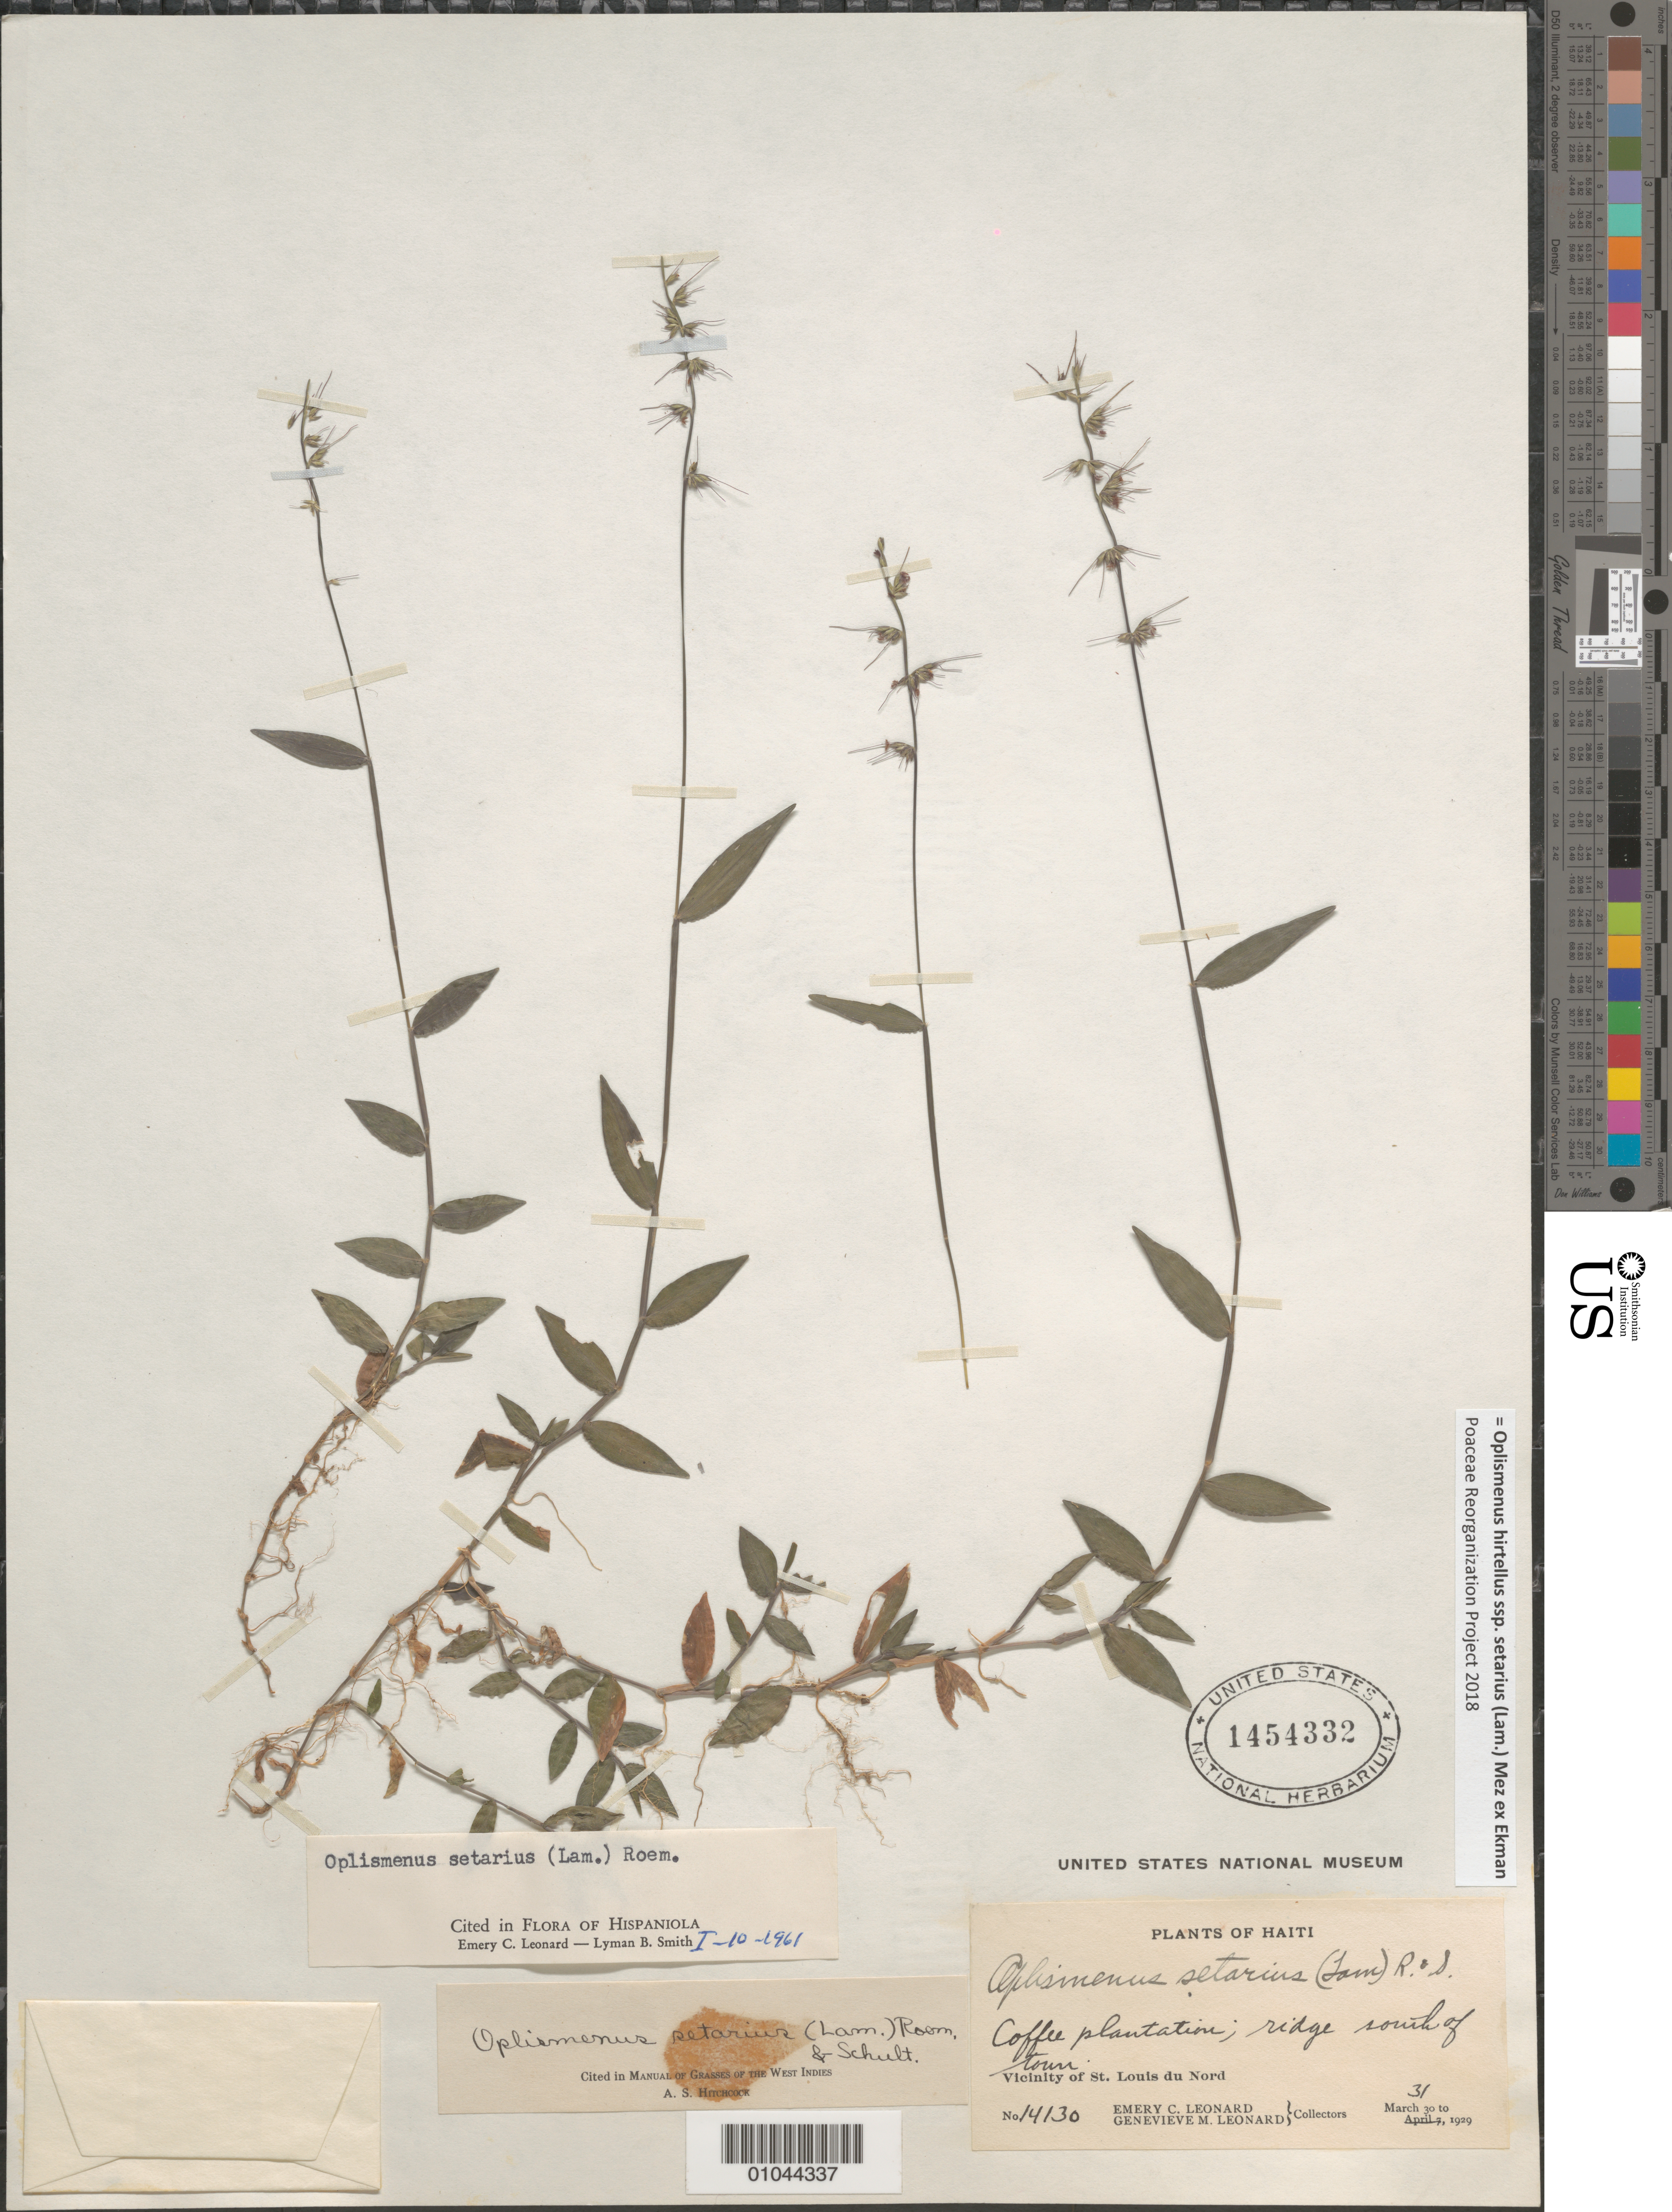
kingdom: Plantae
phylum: Tracheophyta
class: Liliopsida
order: Poales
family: Poaceae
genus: Oplismenus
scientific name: Oplismenus hirtellus subsp. setarius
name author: (Lam.) Mez ex Ekman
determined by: Poaceae Reorganization Project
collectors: E. C. Leonard & G. M. Leonard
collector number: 14130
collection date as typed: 31 Mar 1929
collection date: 1929-03-31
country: Haiti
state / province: Nord-Óuest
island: Hispaniola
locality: Vicinity of St. Louis du Nord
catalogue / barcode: US 1454332